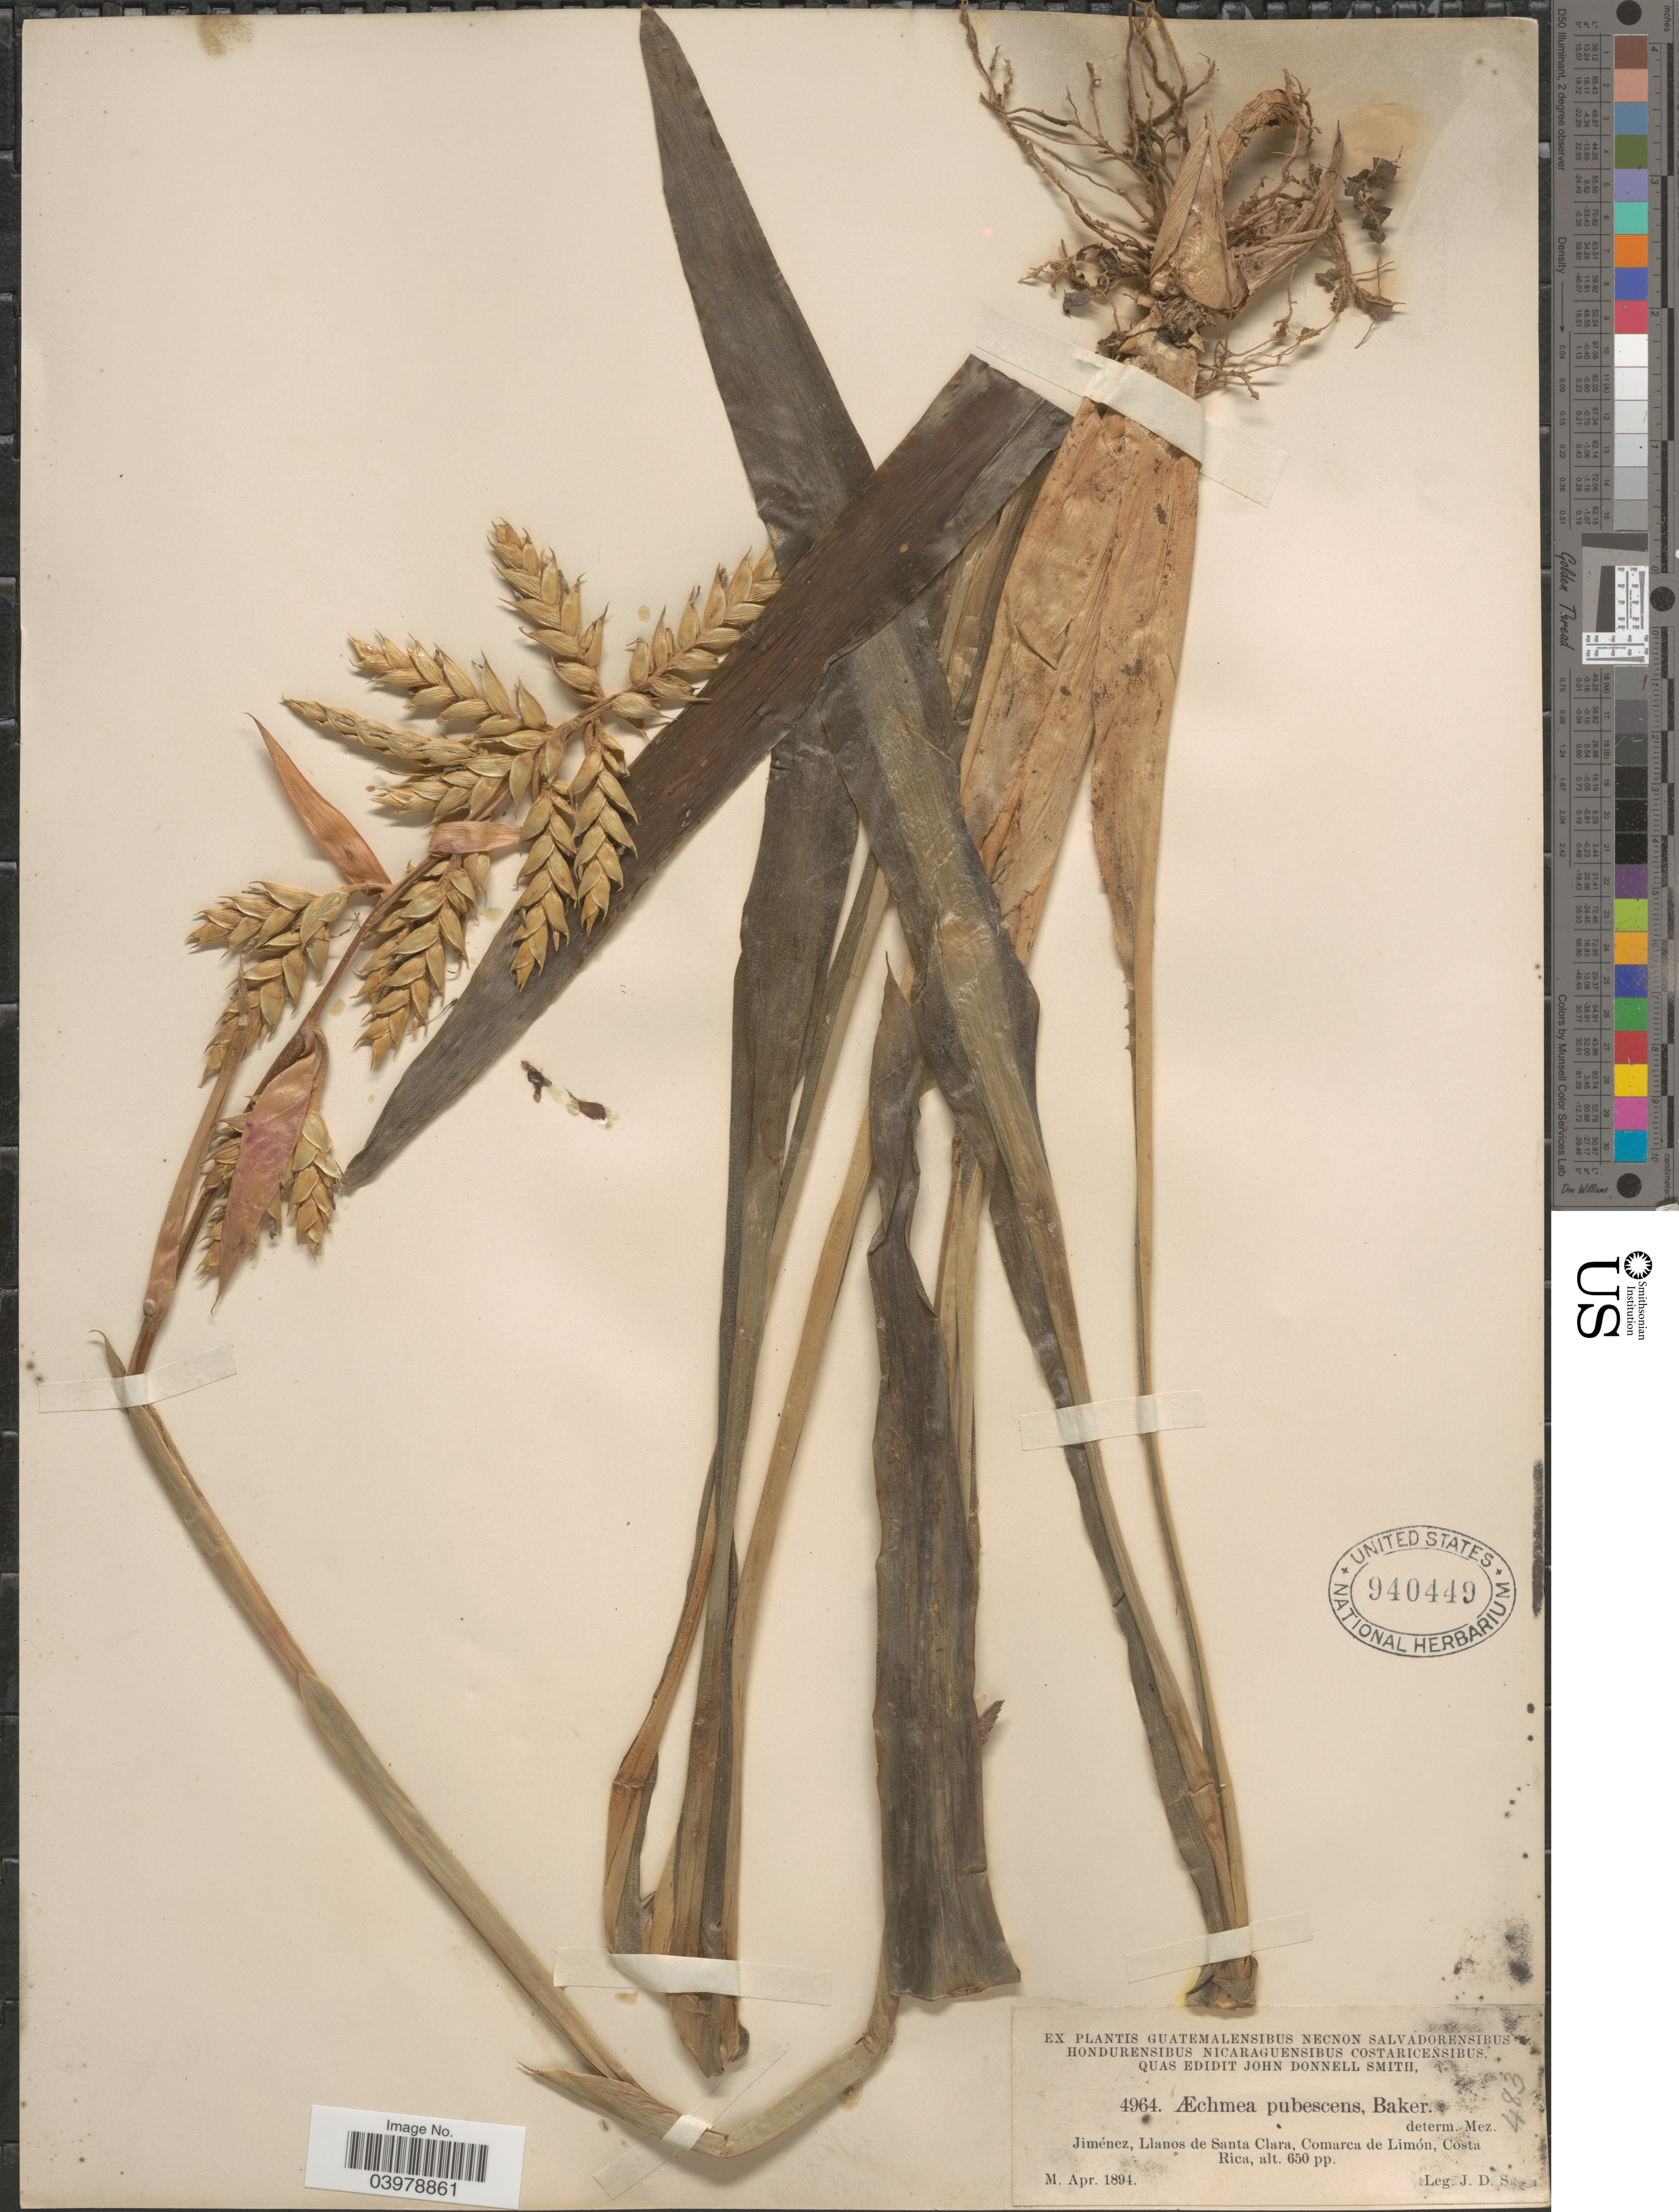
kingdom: Plantae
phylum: Tracheophyta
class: Liliopsida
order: Poales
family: Bromeliaceae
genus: Aechmea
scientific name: Aechmea pubescens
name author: Baker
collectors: J. Donnell Smith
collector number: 4964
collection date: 1894-04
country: Costa Rica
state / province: Limón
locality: Jiménez, Llanos de Santa Clara, Comarca de Limón.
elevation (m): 198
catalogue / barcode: US 940449